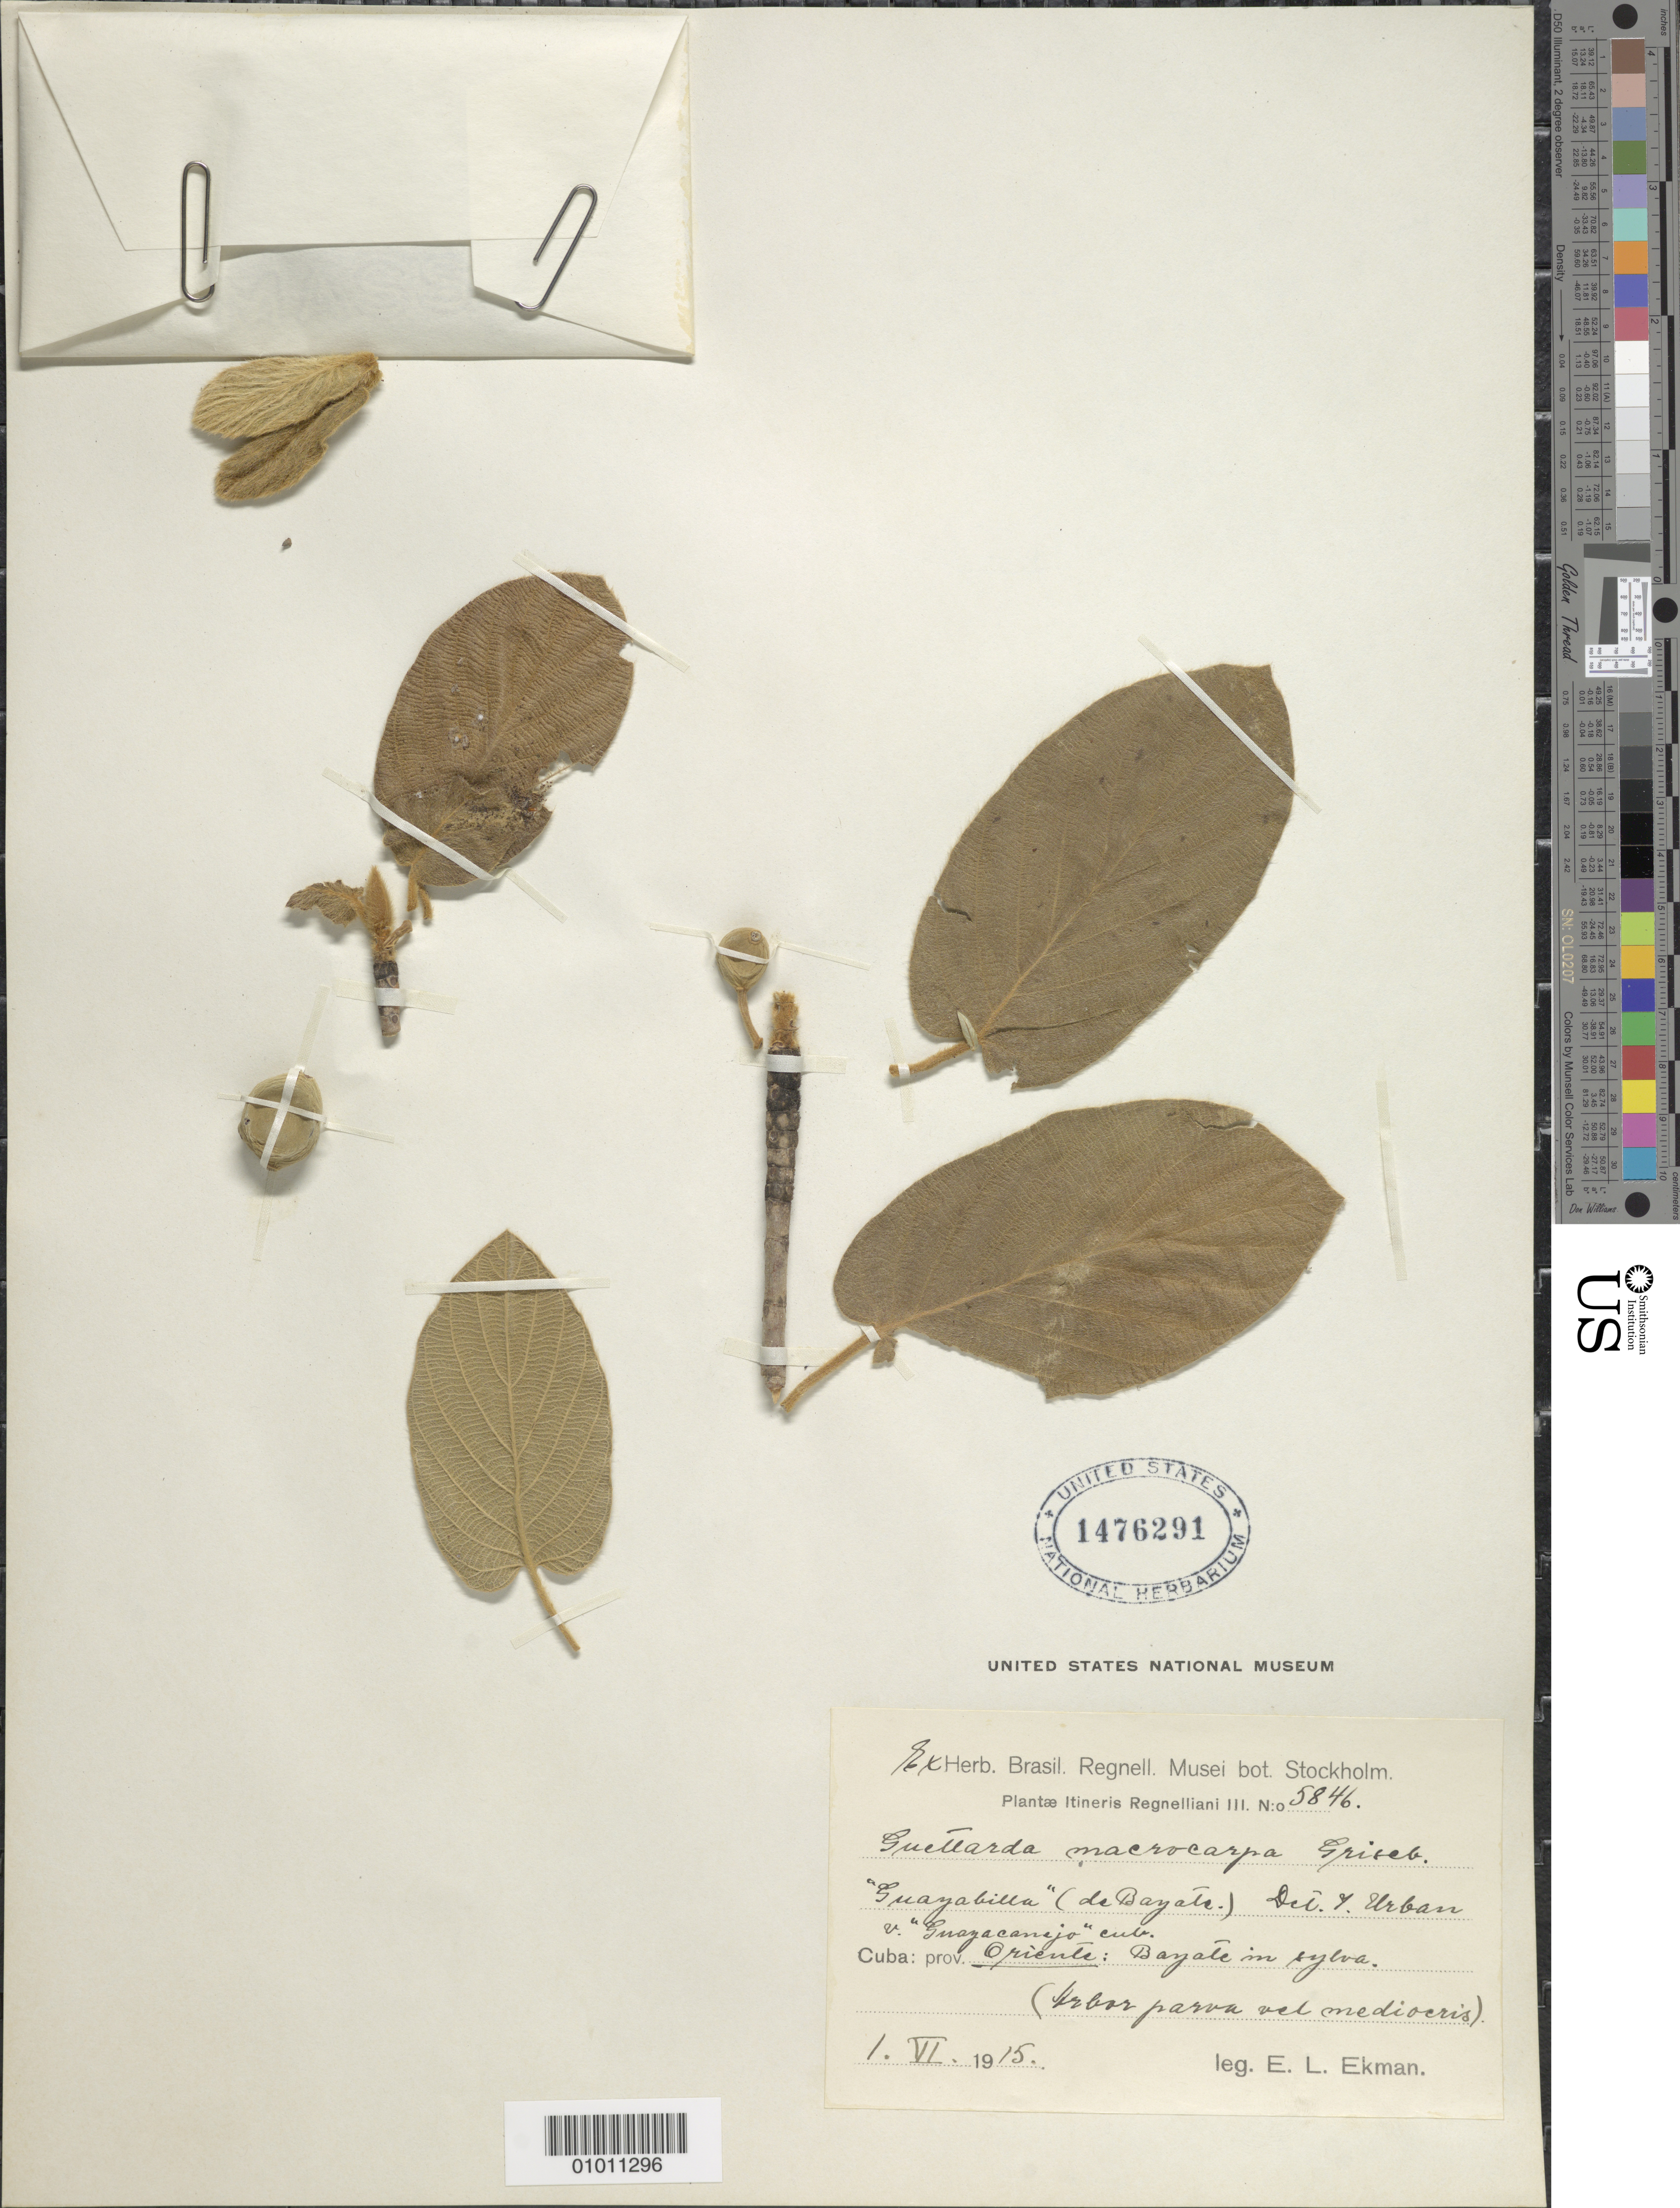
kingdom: Plantae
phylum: Tracheophyta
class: Magnoliopsida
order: Gentianales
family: Rubiaceae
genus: Guettarda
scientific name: Guettarda monocarpa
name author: Urb.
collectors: E. L. Ekman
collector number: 5846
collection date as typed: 01 Jun 1915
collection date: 1915-06-01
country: Cuba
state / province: Oriente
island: Cuba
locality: Bayote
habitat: In sylva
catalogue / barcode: US 1476291